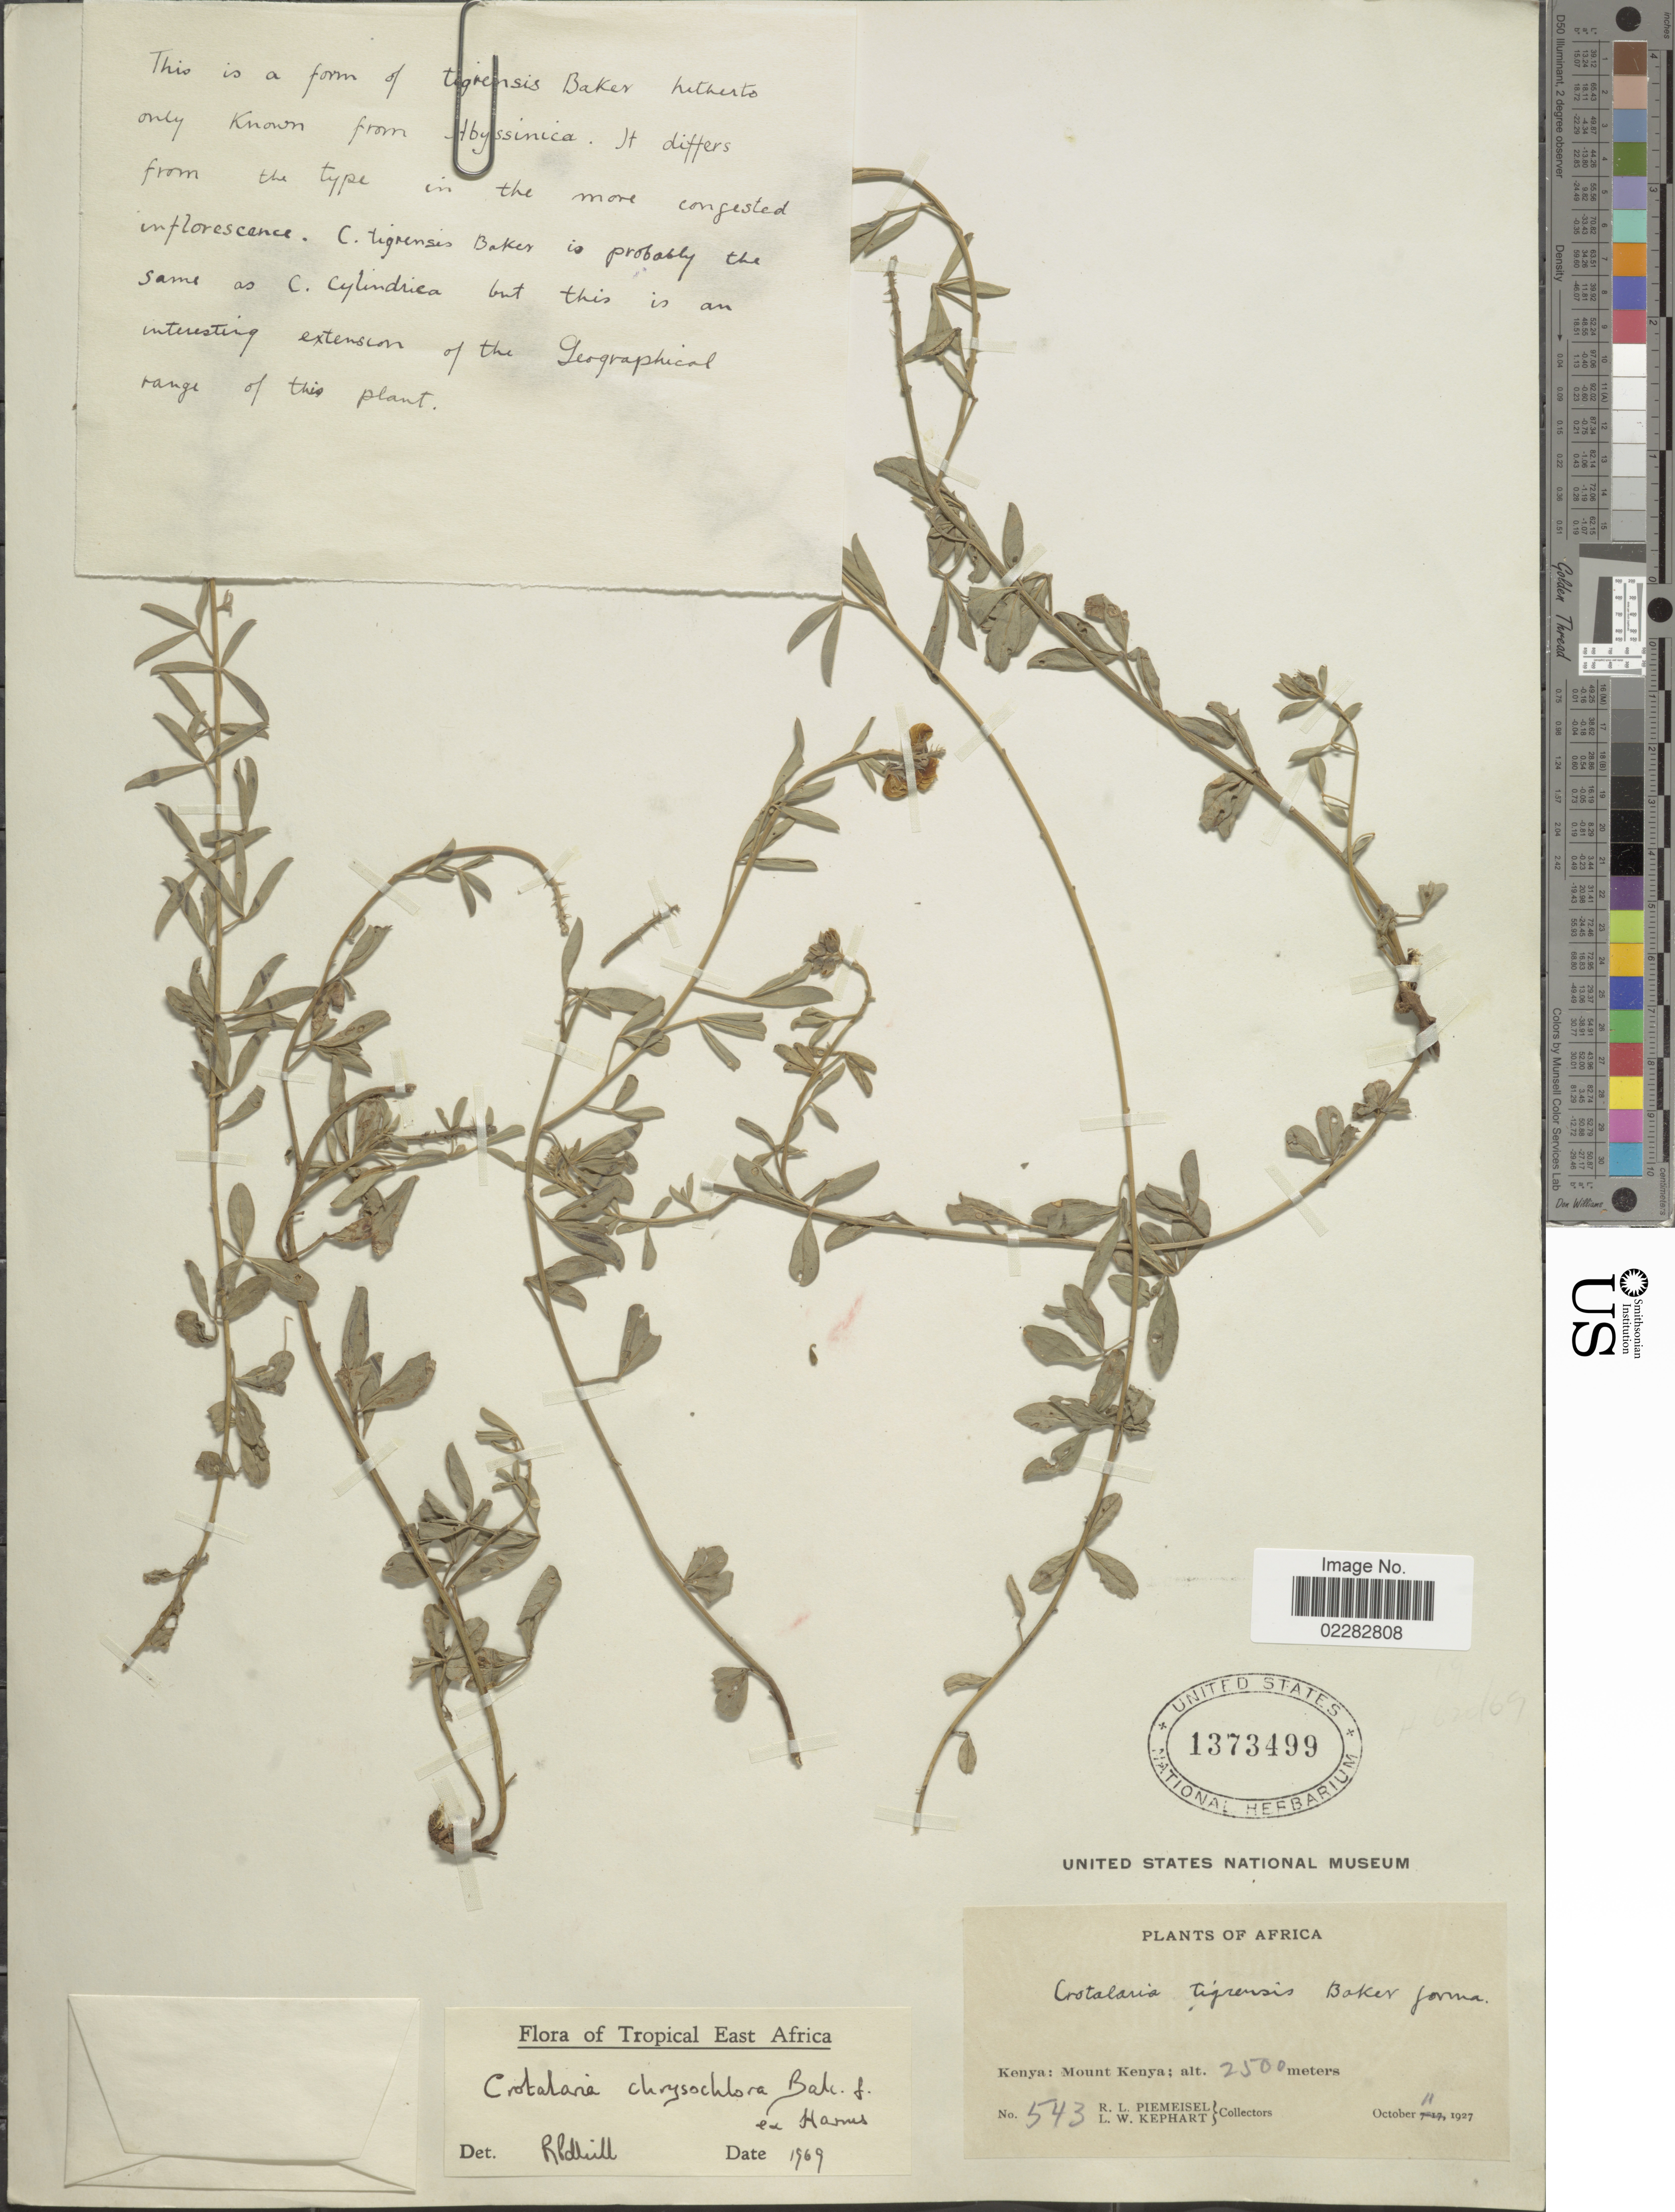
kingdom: Plantae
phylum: Tracheophyta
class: Magnoliopsida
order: Fabales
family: Fabaceae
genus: Crotalaria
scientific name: Crotalaria chrysochlora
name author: Harms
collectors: R. L. Piemeisel & L. W. Kephart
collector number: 543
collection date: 1927-10-11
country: Kenya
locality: Mount Kenya.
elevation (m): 2500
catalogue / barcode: US 1373499